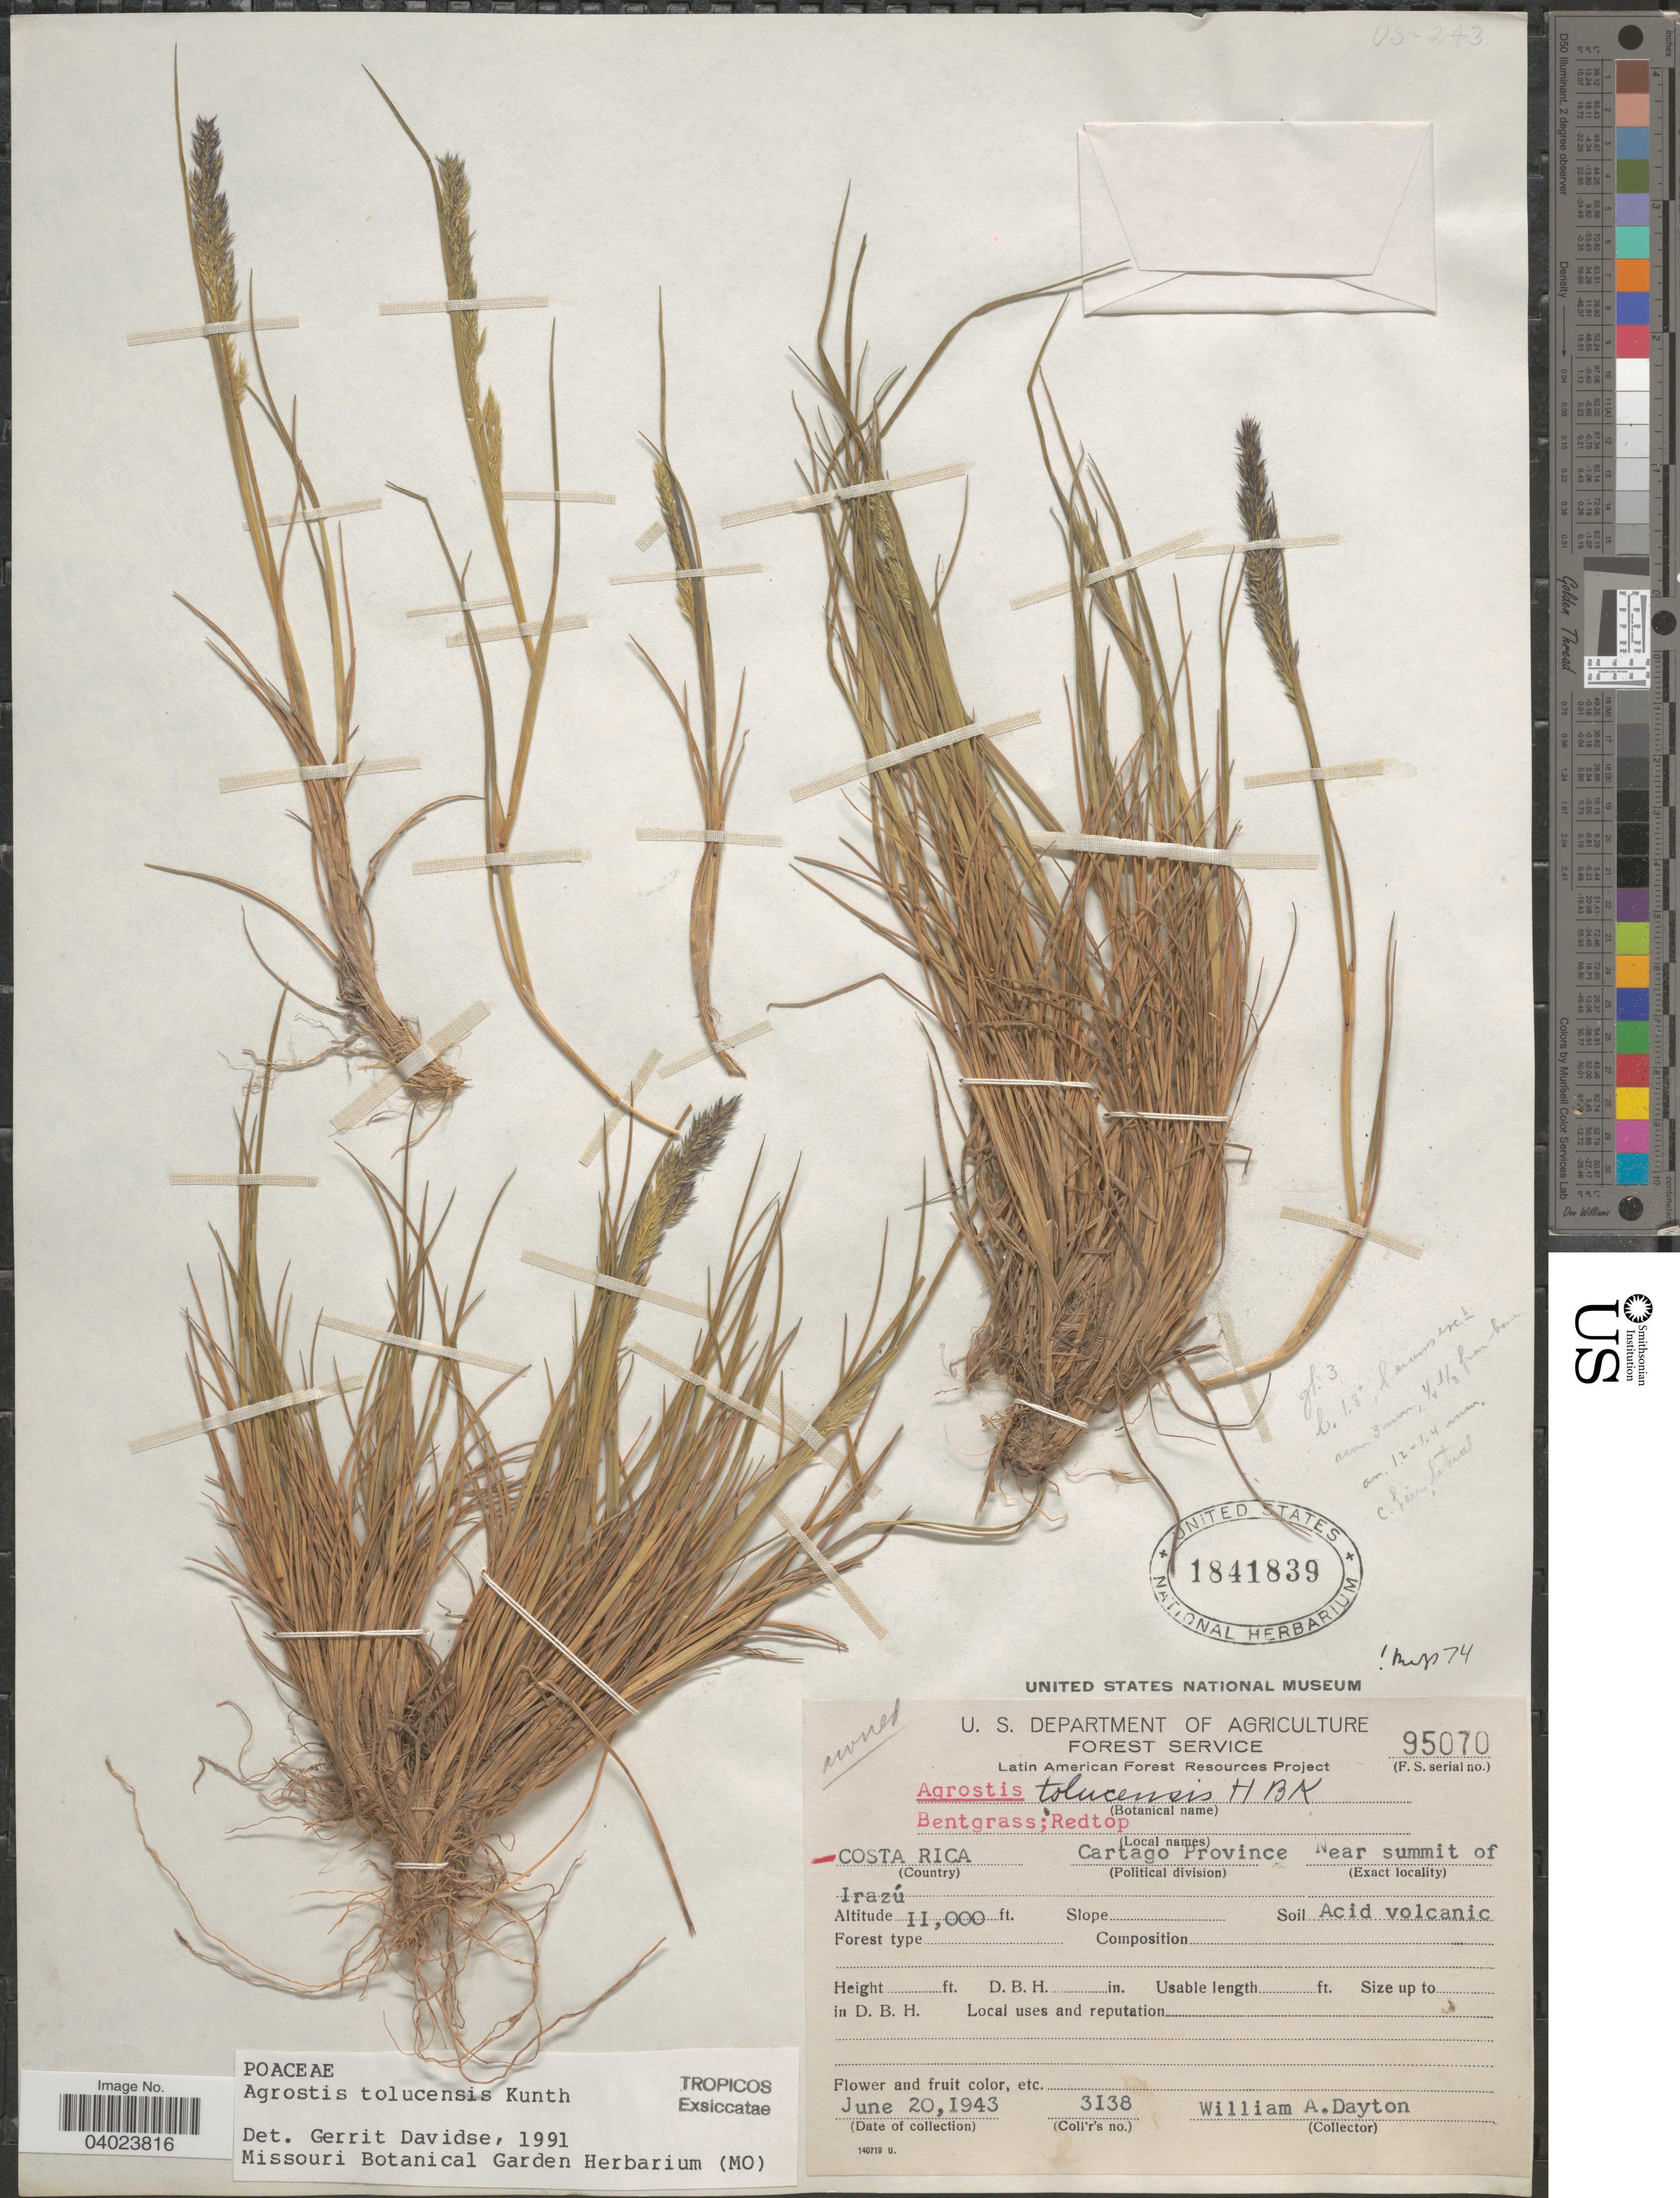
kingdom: Plantae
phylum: Tracheophyta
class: Liliopsida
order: Poales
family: Poaceae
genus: Agrostis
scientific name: Agrostis tolucensis Kunth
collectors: W. Dayton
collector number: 3138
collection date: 1943-06-20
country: Costa Rica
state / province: Cartago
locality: Near summit of Irazú.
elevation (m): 3353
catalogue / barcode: US 1841839